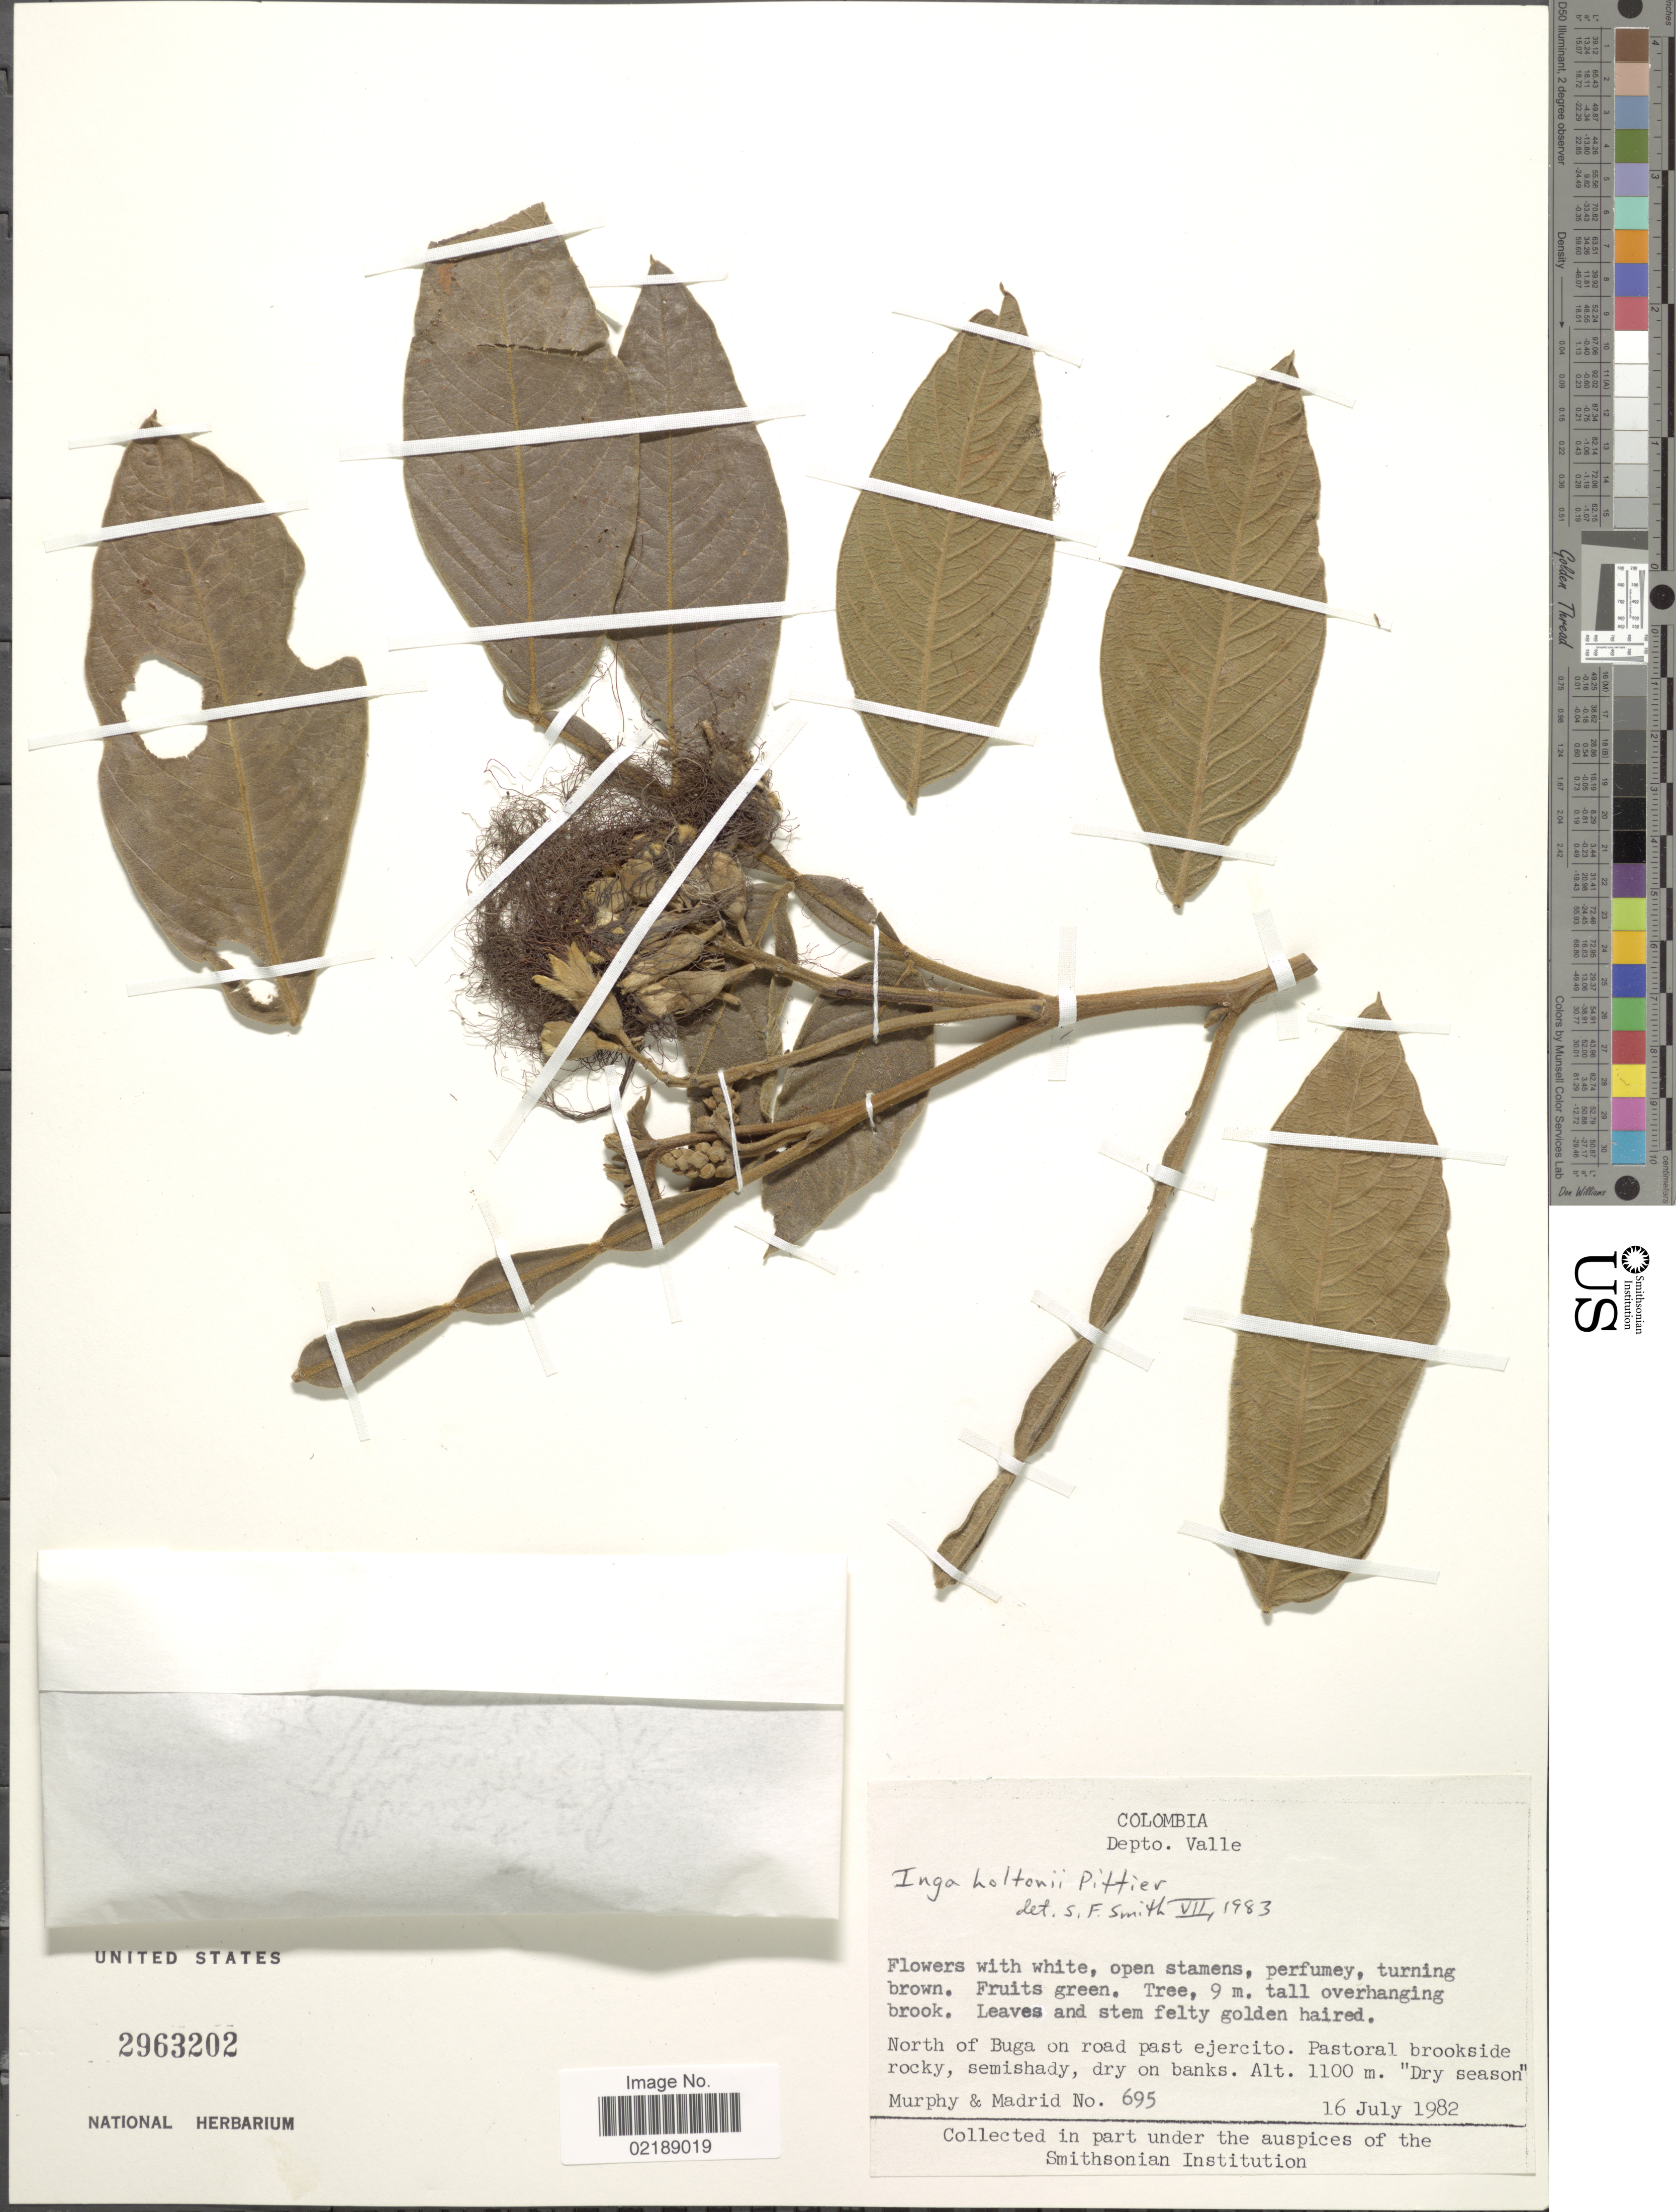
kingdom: Plantae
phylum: Tracheophyta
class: Magnoliopsida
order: Fabales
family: Fabaceae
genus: Inga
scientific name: Inga ornata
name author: Kunth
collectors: -. Murphy & -. Madrid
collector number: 695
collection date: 1982-07-16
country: Colombia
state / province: Valle del Cauca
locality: North of Buga on road past ejercito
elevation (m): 1100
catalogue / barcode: US 2963202